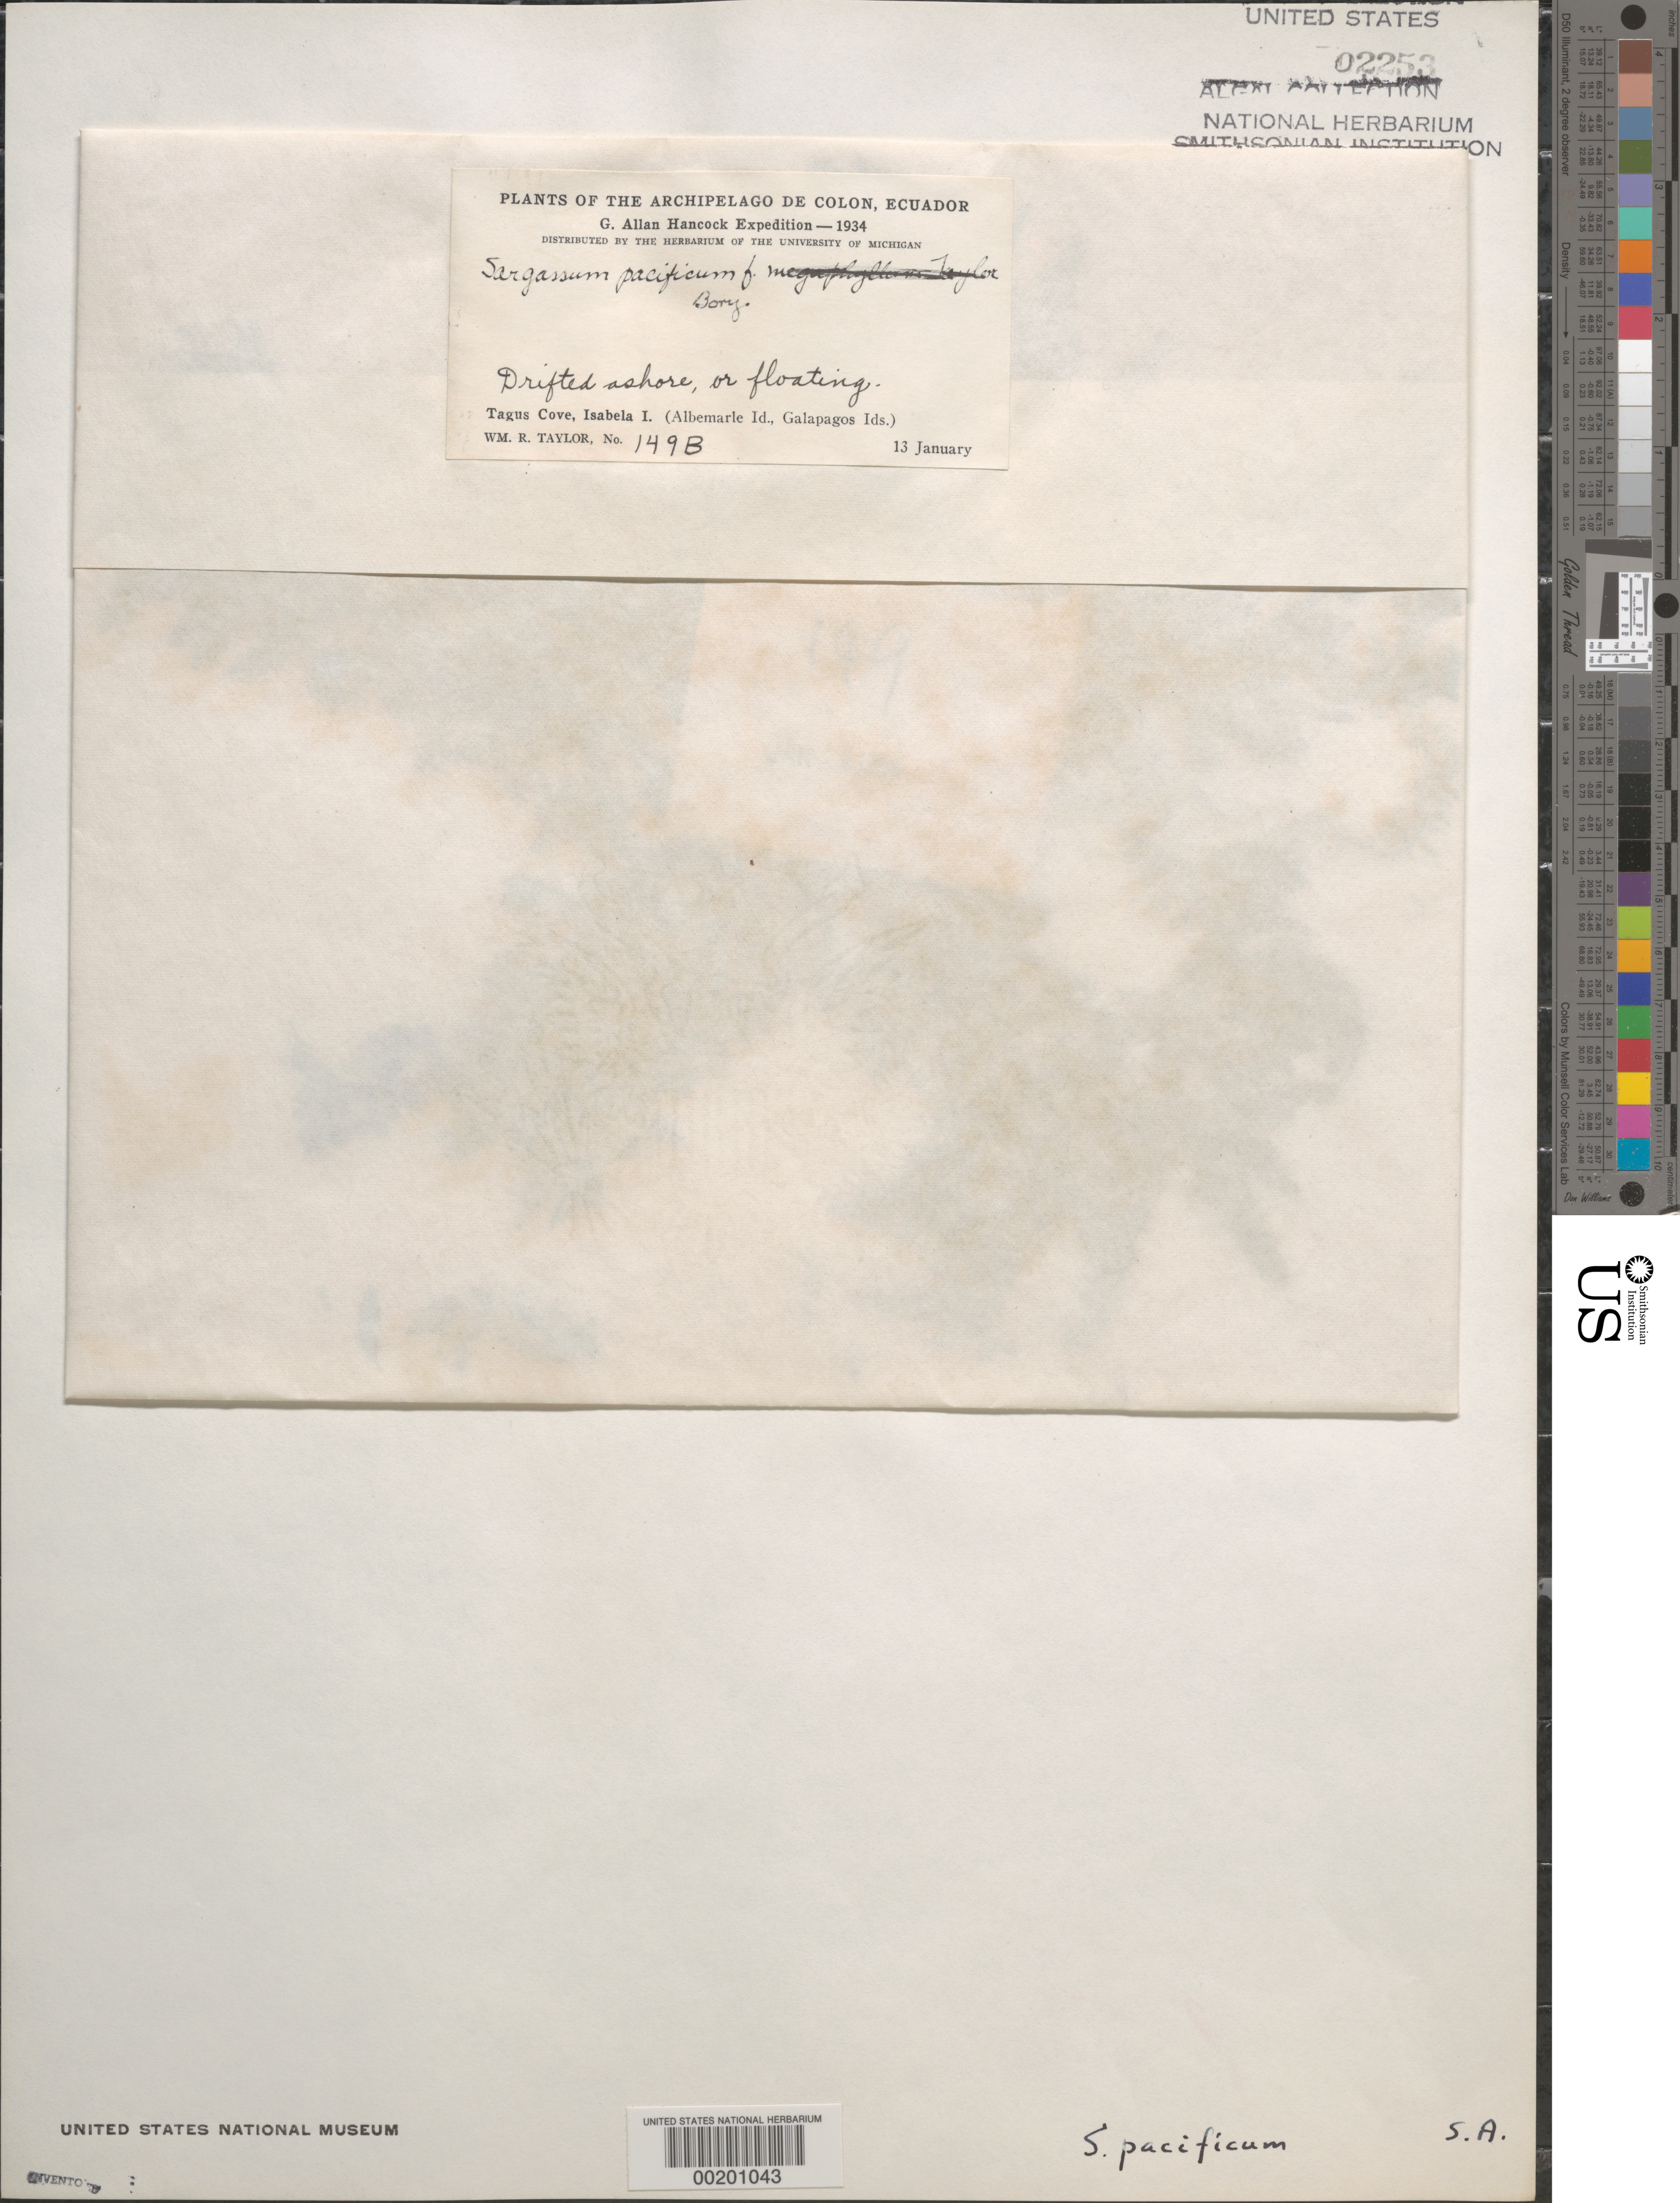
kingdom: Chromista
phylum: Ochrophyta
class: Phaeophyceae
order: Fucales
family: Sargassaceae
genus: Sargassum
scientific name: Sargassum pacificum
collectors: W. R. Taylor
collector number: WRT 34-149b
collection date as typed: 13 Jan 1934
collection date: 1934-01-13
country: Ecuador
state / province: Colón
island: Isabela [Albemarle]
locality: Intertidal reef north of Tagus Cove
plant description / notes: G. Allan Hancock Expedition, 1934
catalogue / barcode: US 2253